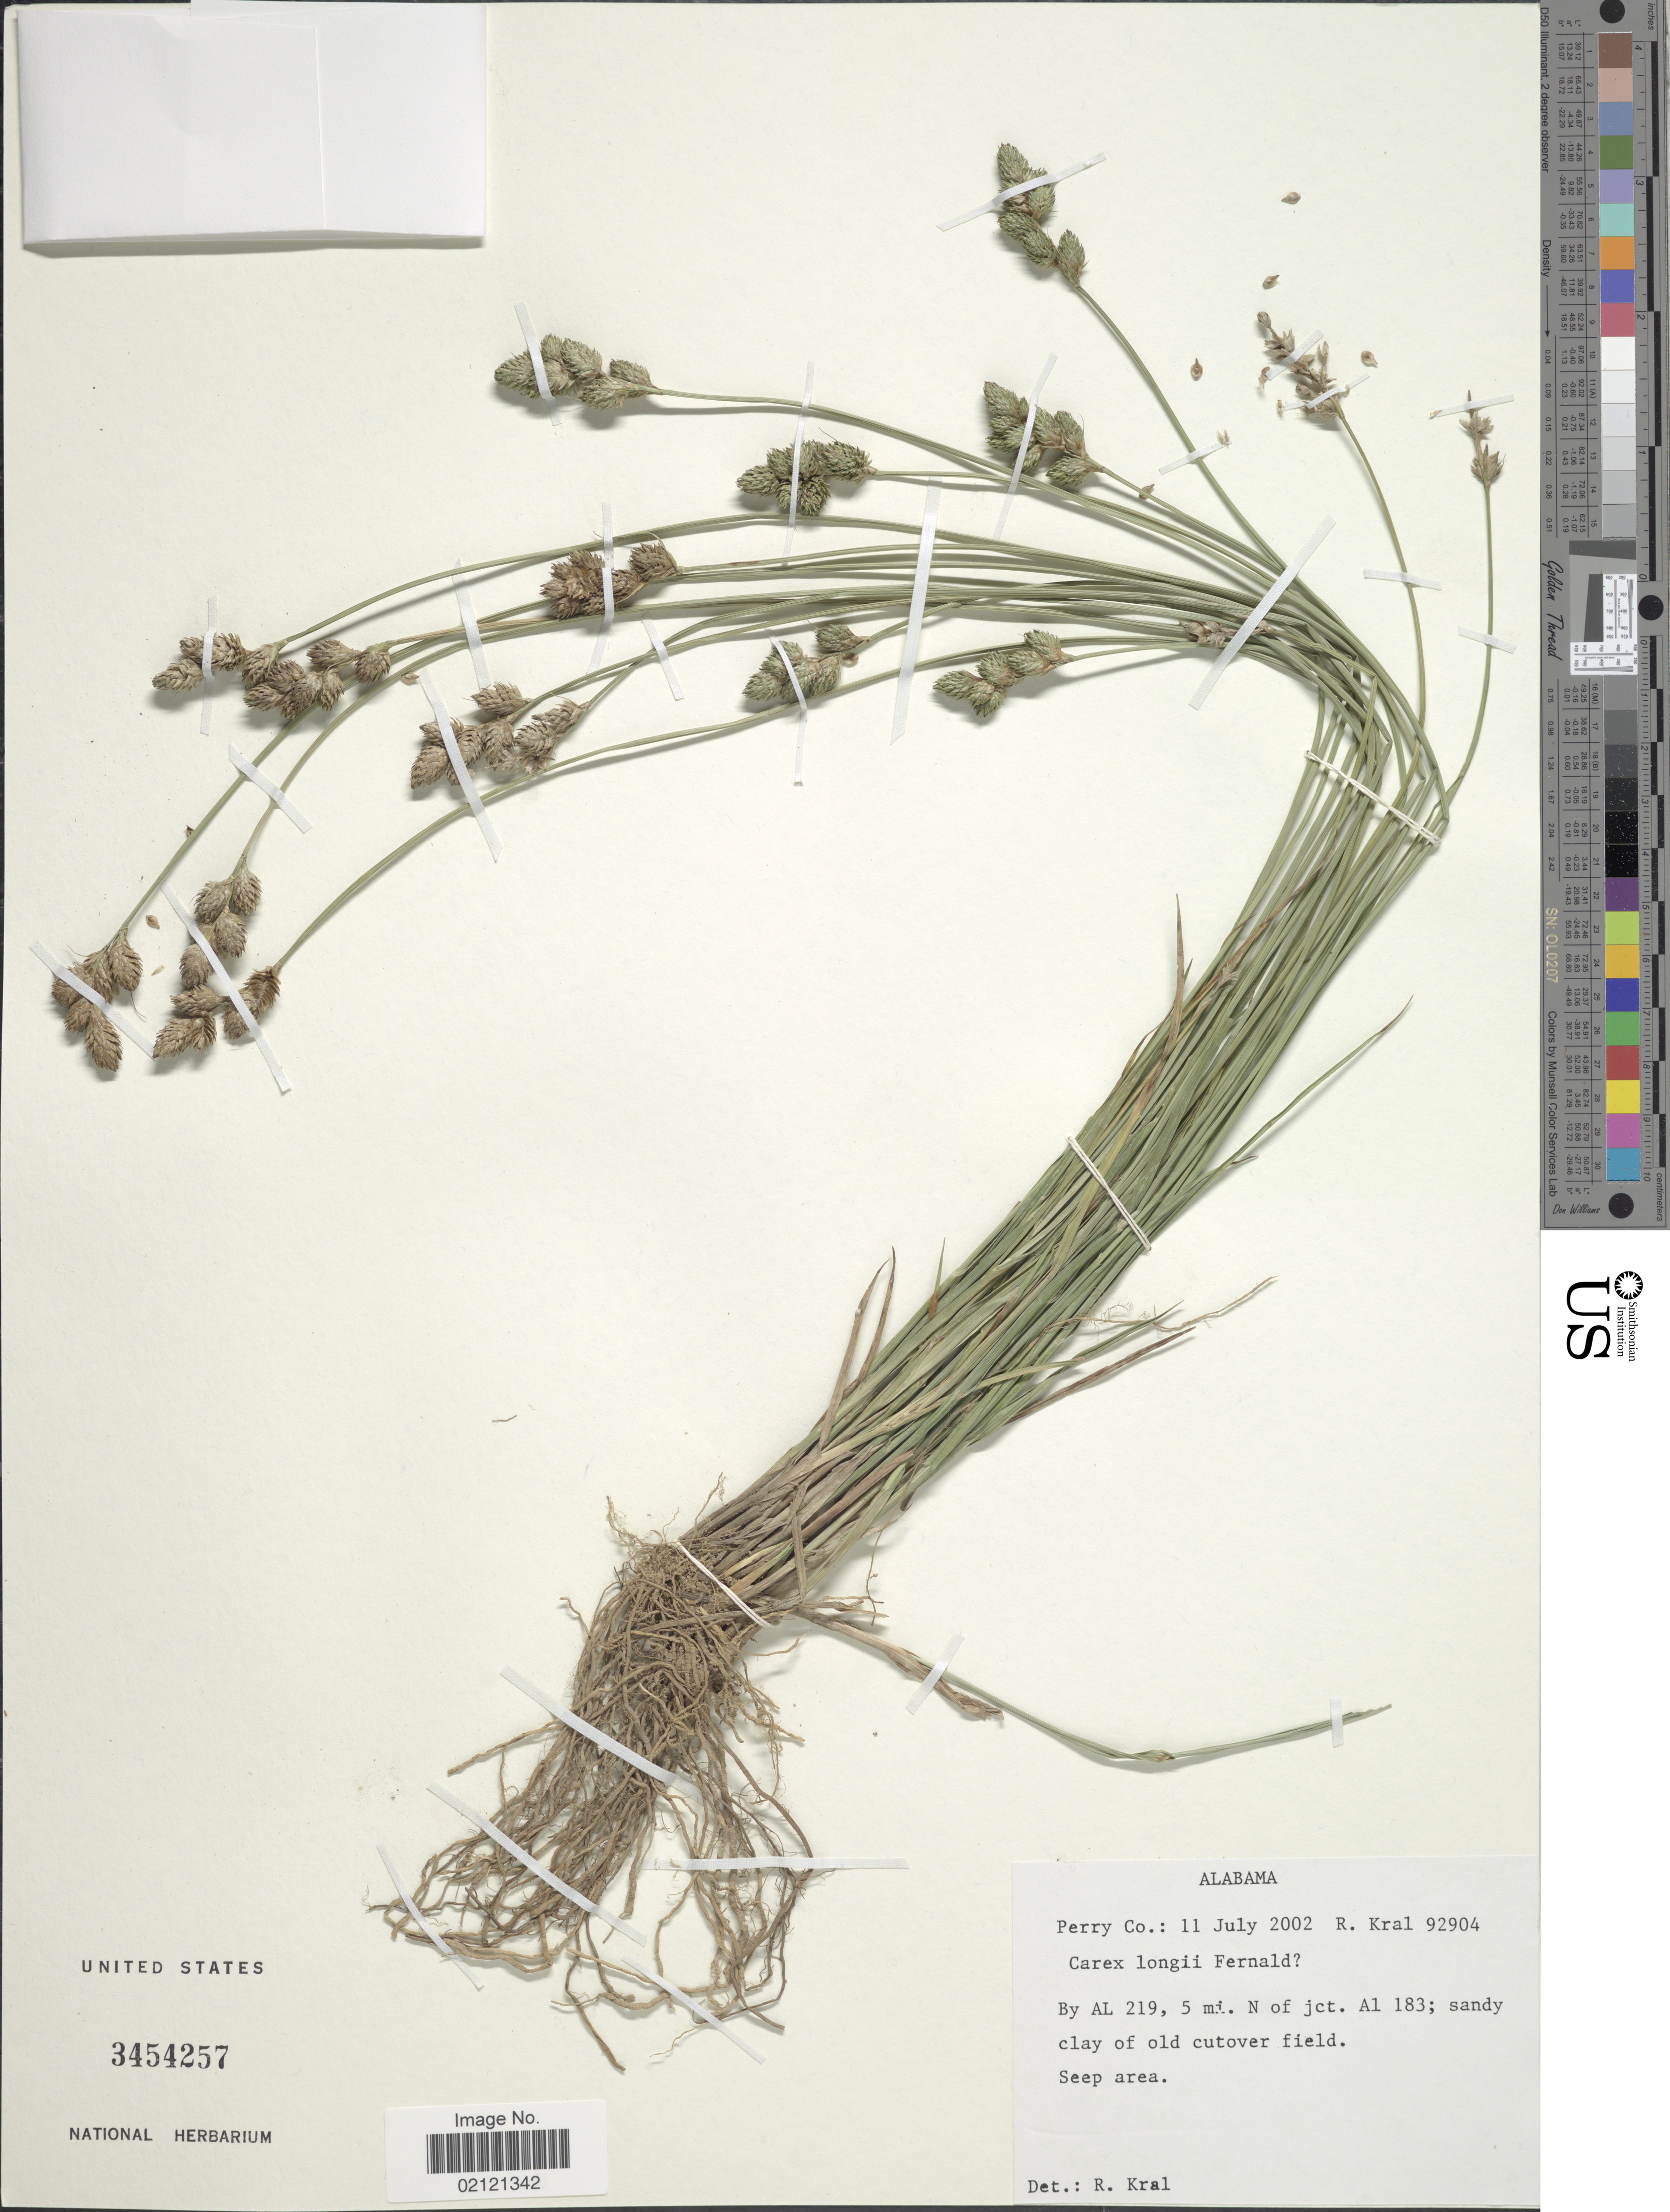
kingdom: Plantae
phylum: Tracheophyta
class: Liliopsida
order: Poales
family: Cyperaceae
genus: Carex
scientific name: Carex longii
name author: Mack.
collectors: R. Kral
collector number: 92904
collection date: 2002-07-11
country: United States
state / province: Alabama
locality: Perry Co., By AL 219, 5 mi. N of jct. Al 183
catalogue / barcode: US 3454257